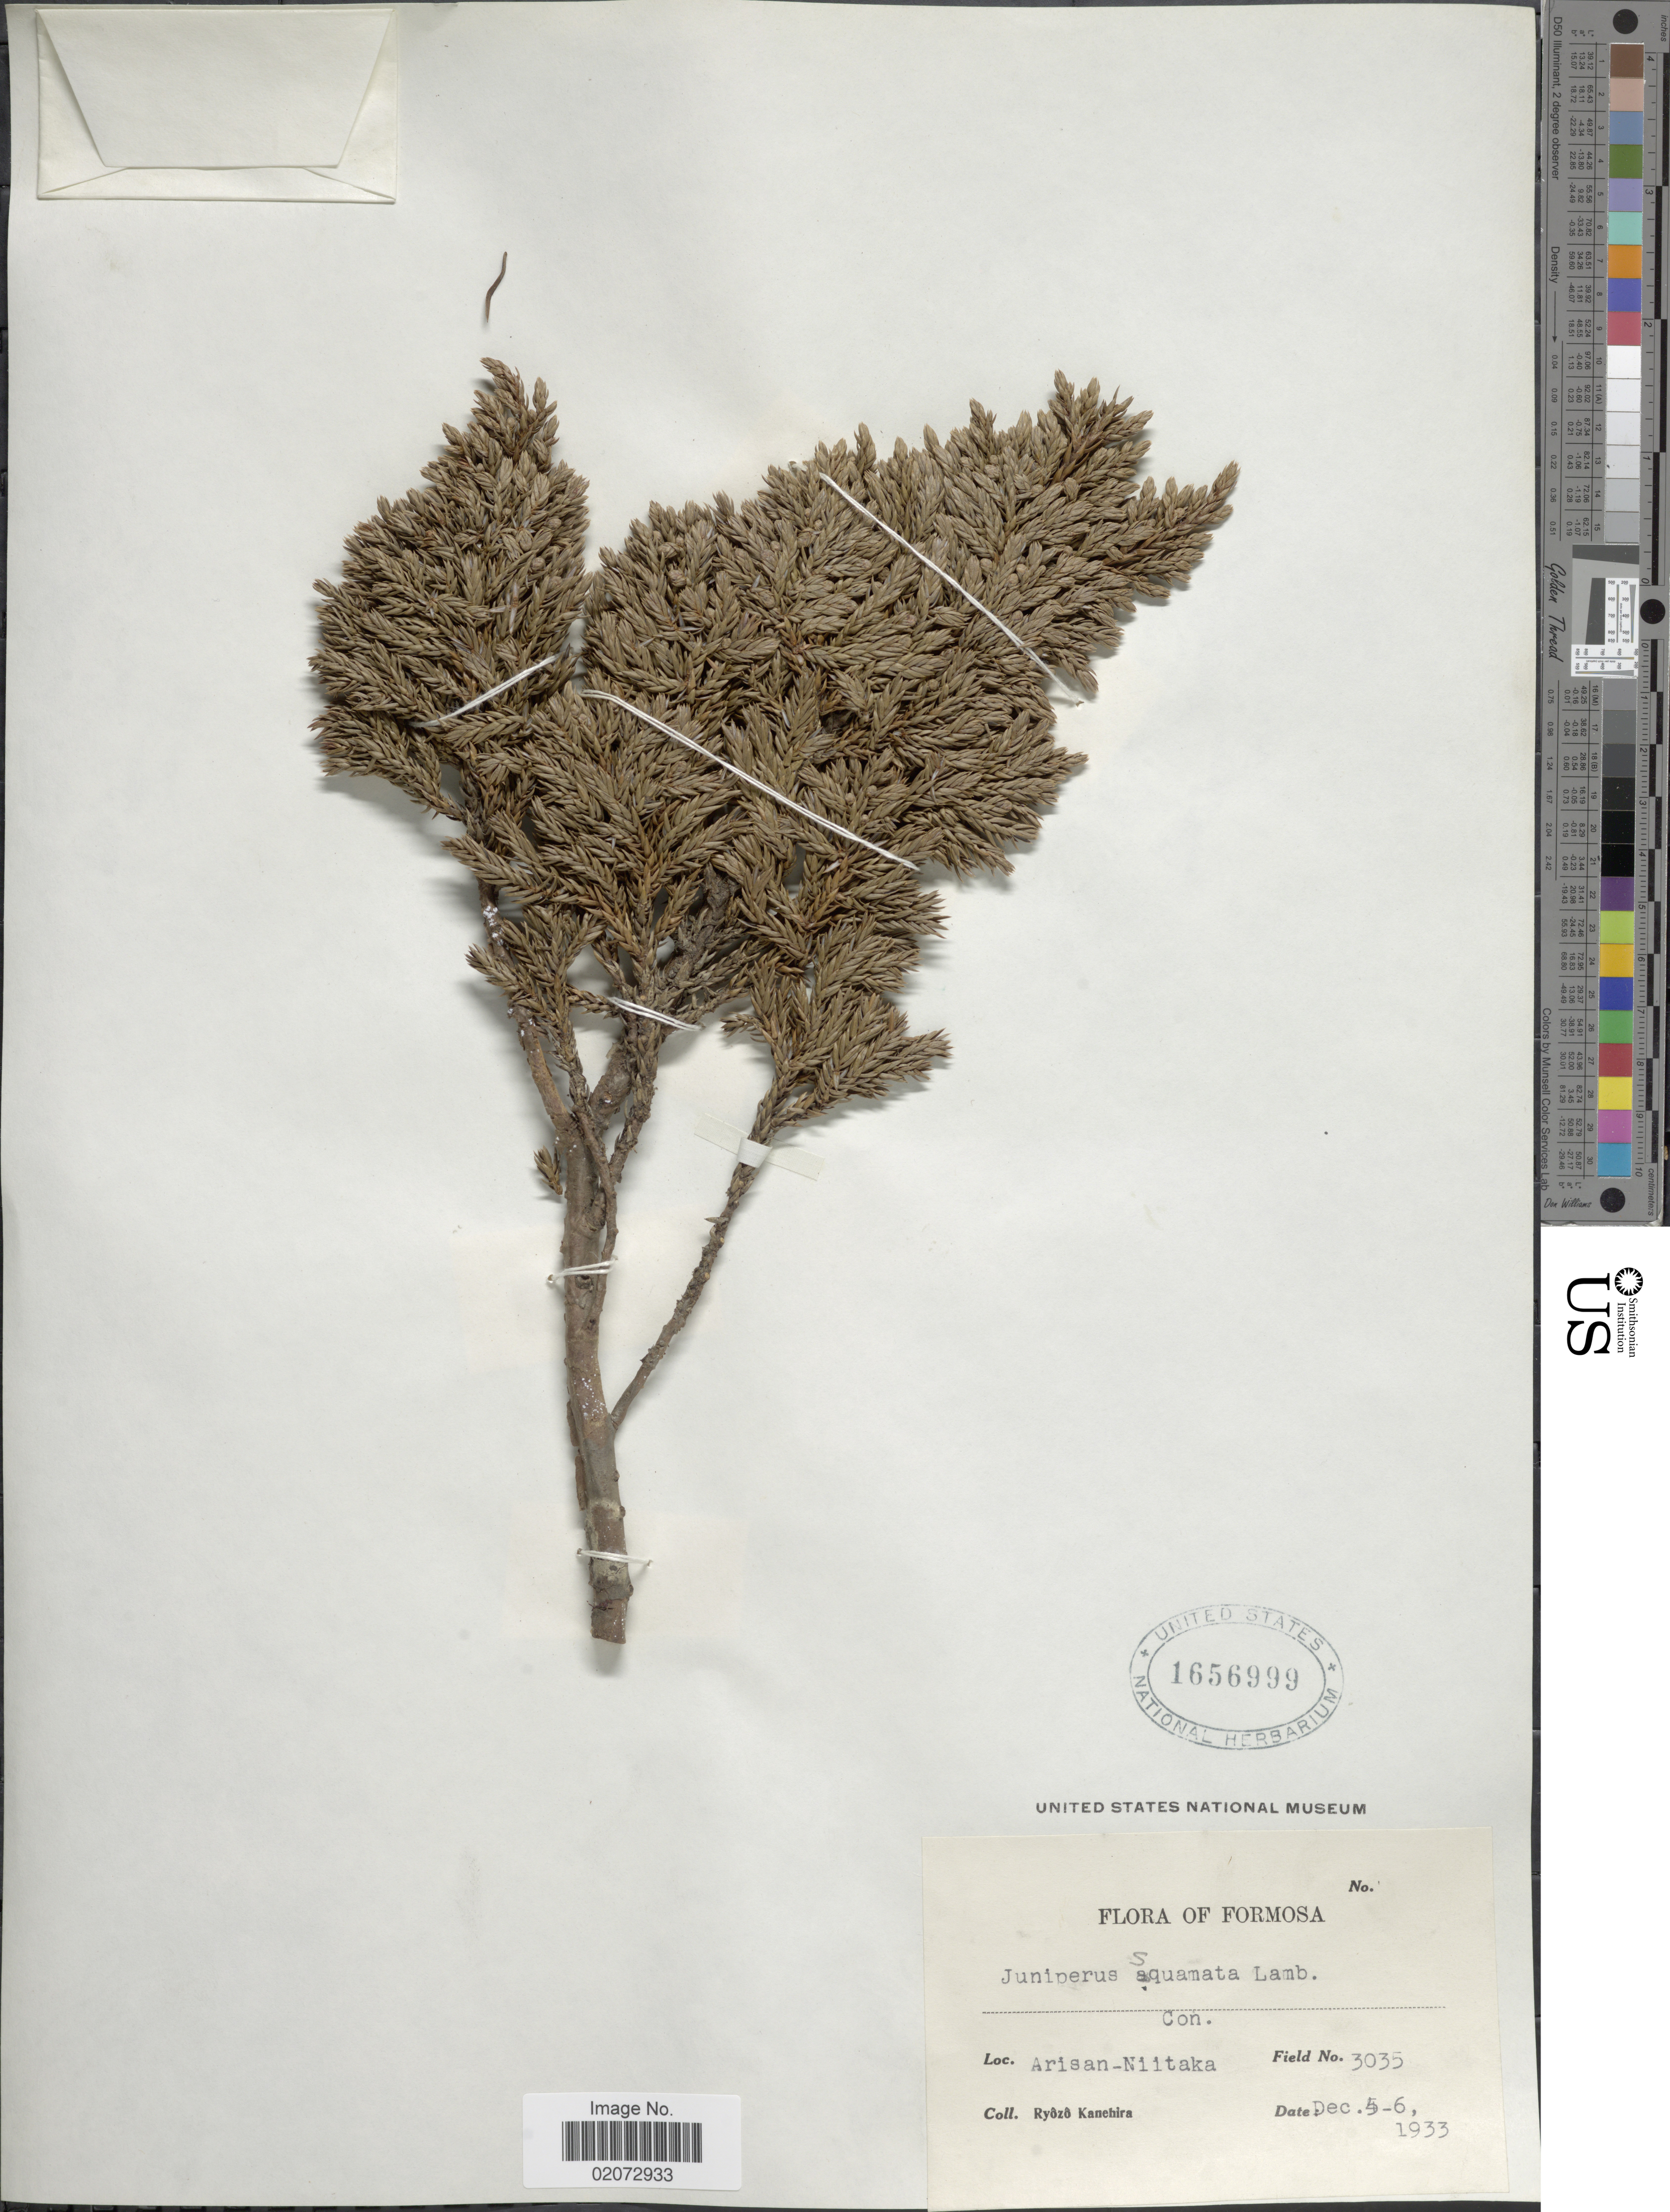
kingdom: Plantae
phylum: Tracheophyta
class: Pinopsida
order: Pinales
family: Cupressaceae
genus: Juniperus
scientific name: Juniperus squamata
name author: Buch.-Ham. ex D. Don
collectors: R. Kanehira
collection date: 1933-12-05/1933-12-06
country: Taiwan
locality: Formosa, Arisan-Niitaka.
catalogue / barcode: US 1656999